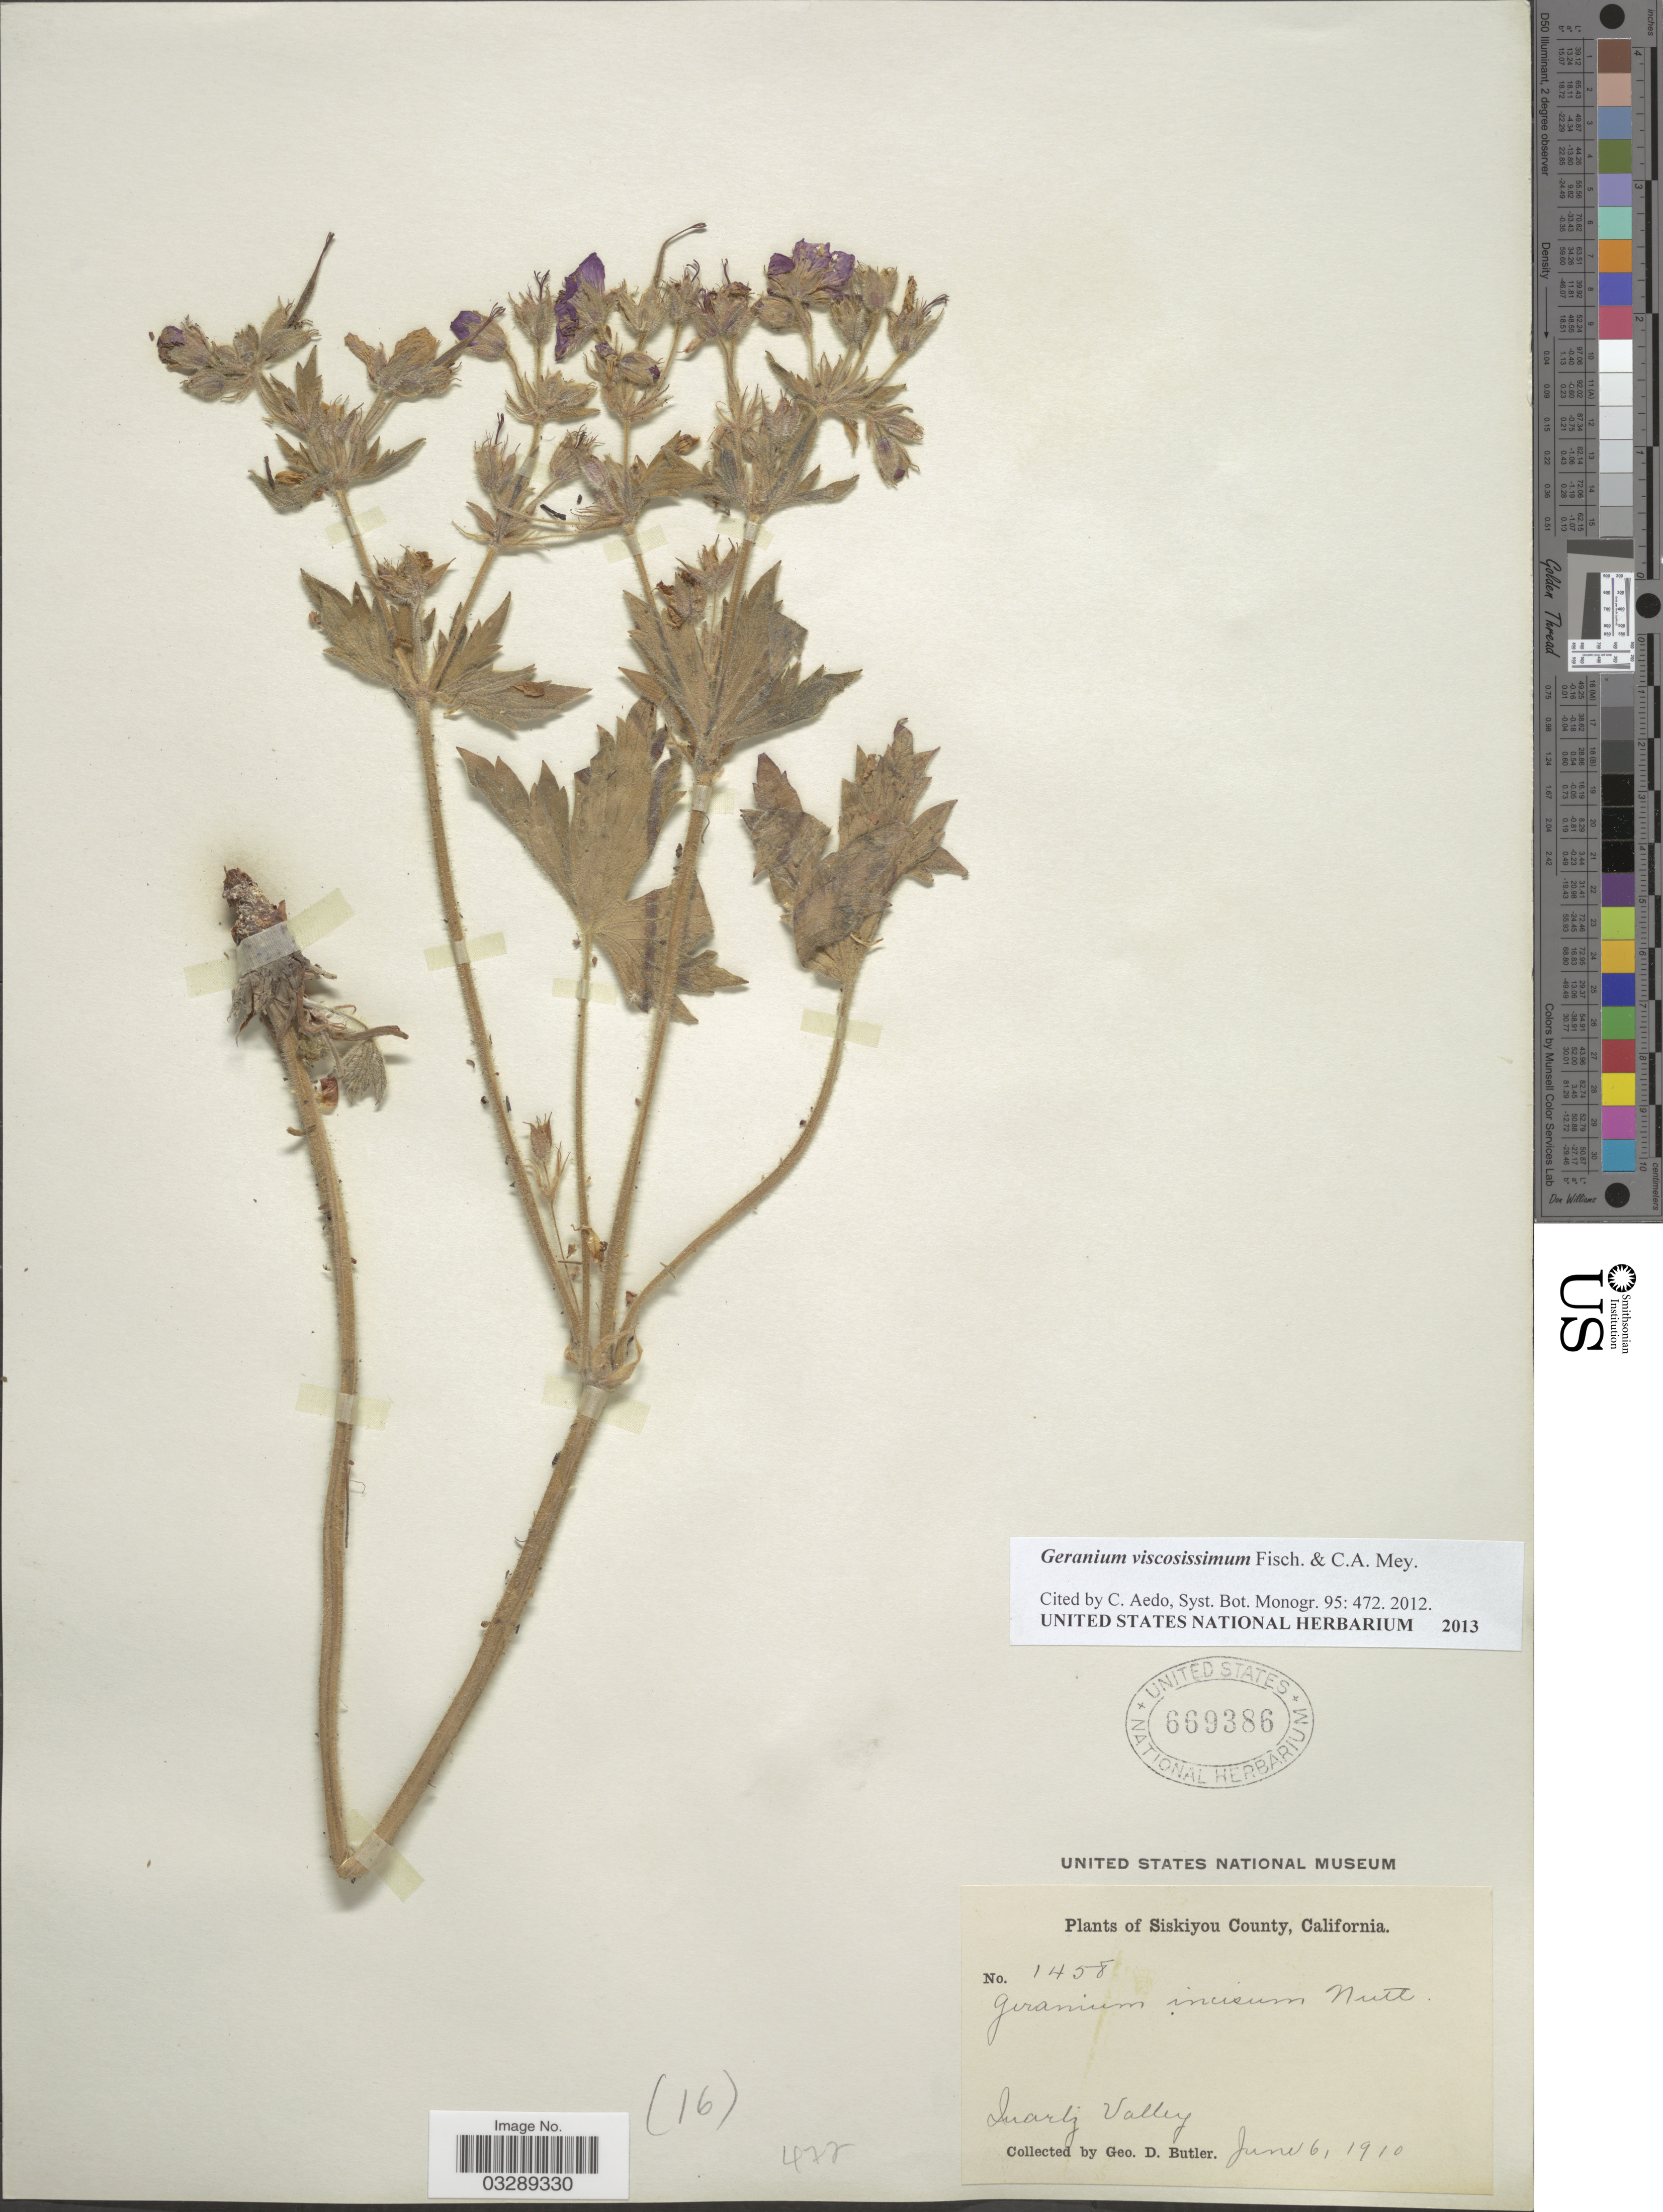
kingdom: Plantae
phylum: Tracheophyta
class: Magnoliopsida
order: Geraniales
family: Geraniaceae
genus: Geranium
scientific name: Geranium viscosissimum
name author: Fisch. & C.A. Mey.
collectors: G. D. Butler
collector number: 1458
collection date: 1910-06-06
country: United States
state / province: California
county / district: Siskiyou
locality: Siskiyou County, Quartz Valley.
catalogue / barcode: US 669386